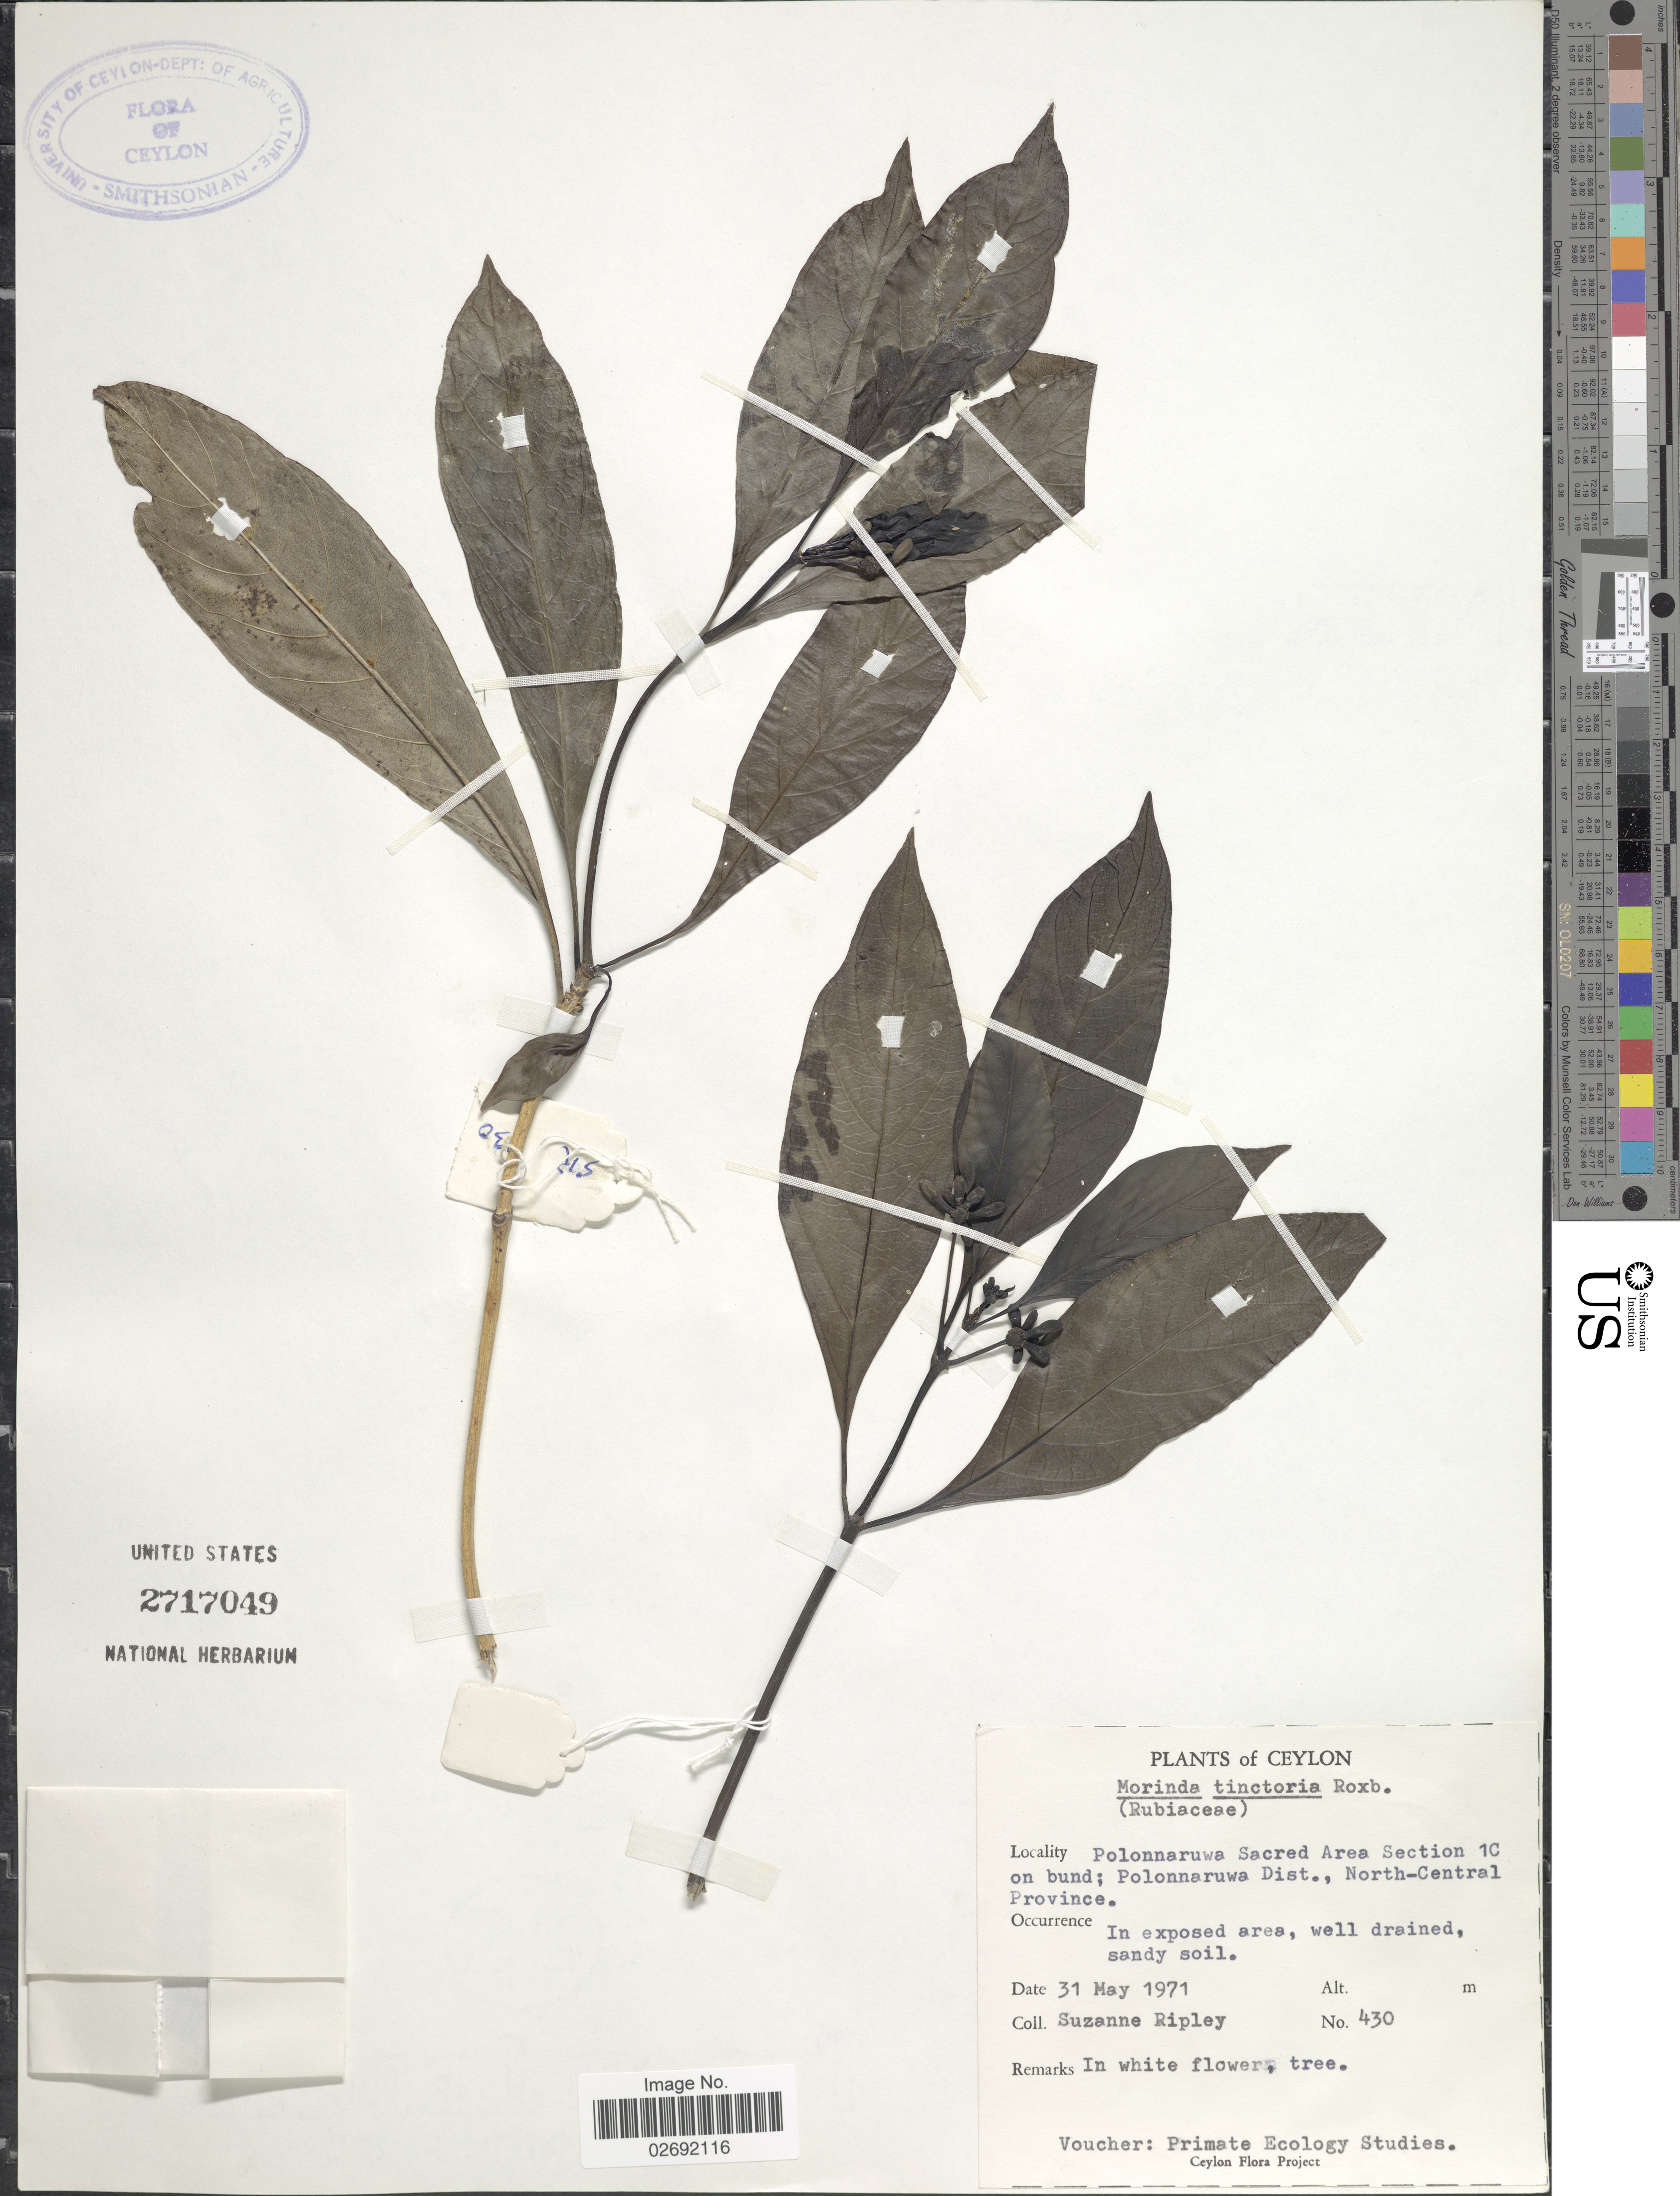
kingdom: Plantae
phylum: Tracheophyta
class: Magnoliopsida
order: Gentianales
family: Rubiaceae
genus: Morinda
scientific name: Morinda coreia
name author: Buch.-Ham.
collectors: S. Ripley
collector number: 430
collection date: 1971-05-31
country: Sri Lanka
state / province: North Central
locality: Ceylon, Polonnaruwa Sacred Area Section 1C on bund; Polonnaruwa Dist.,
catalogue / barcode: US 2717049